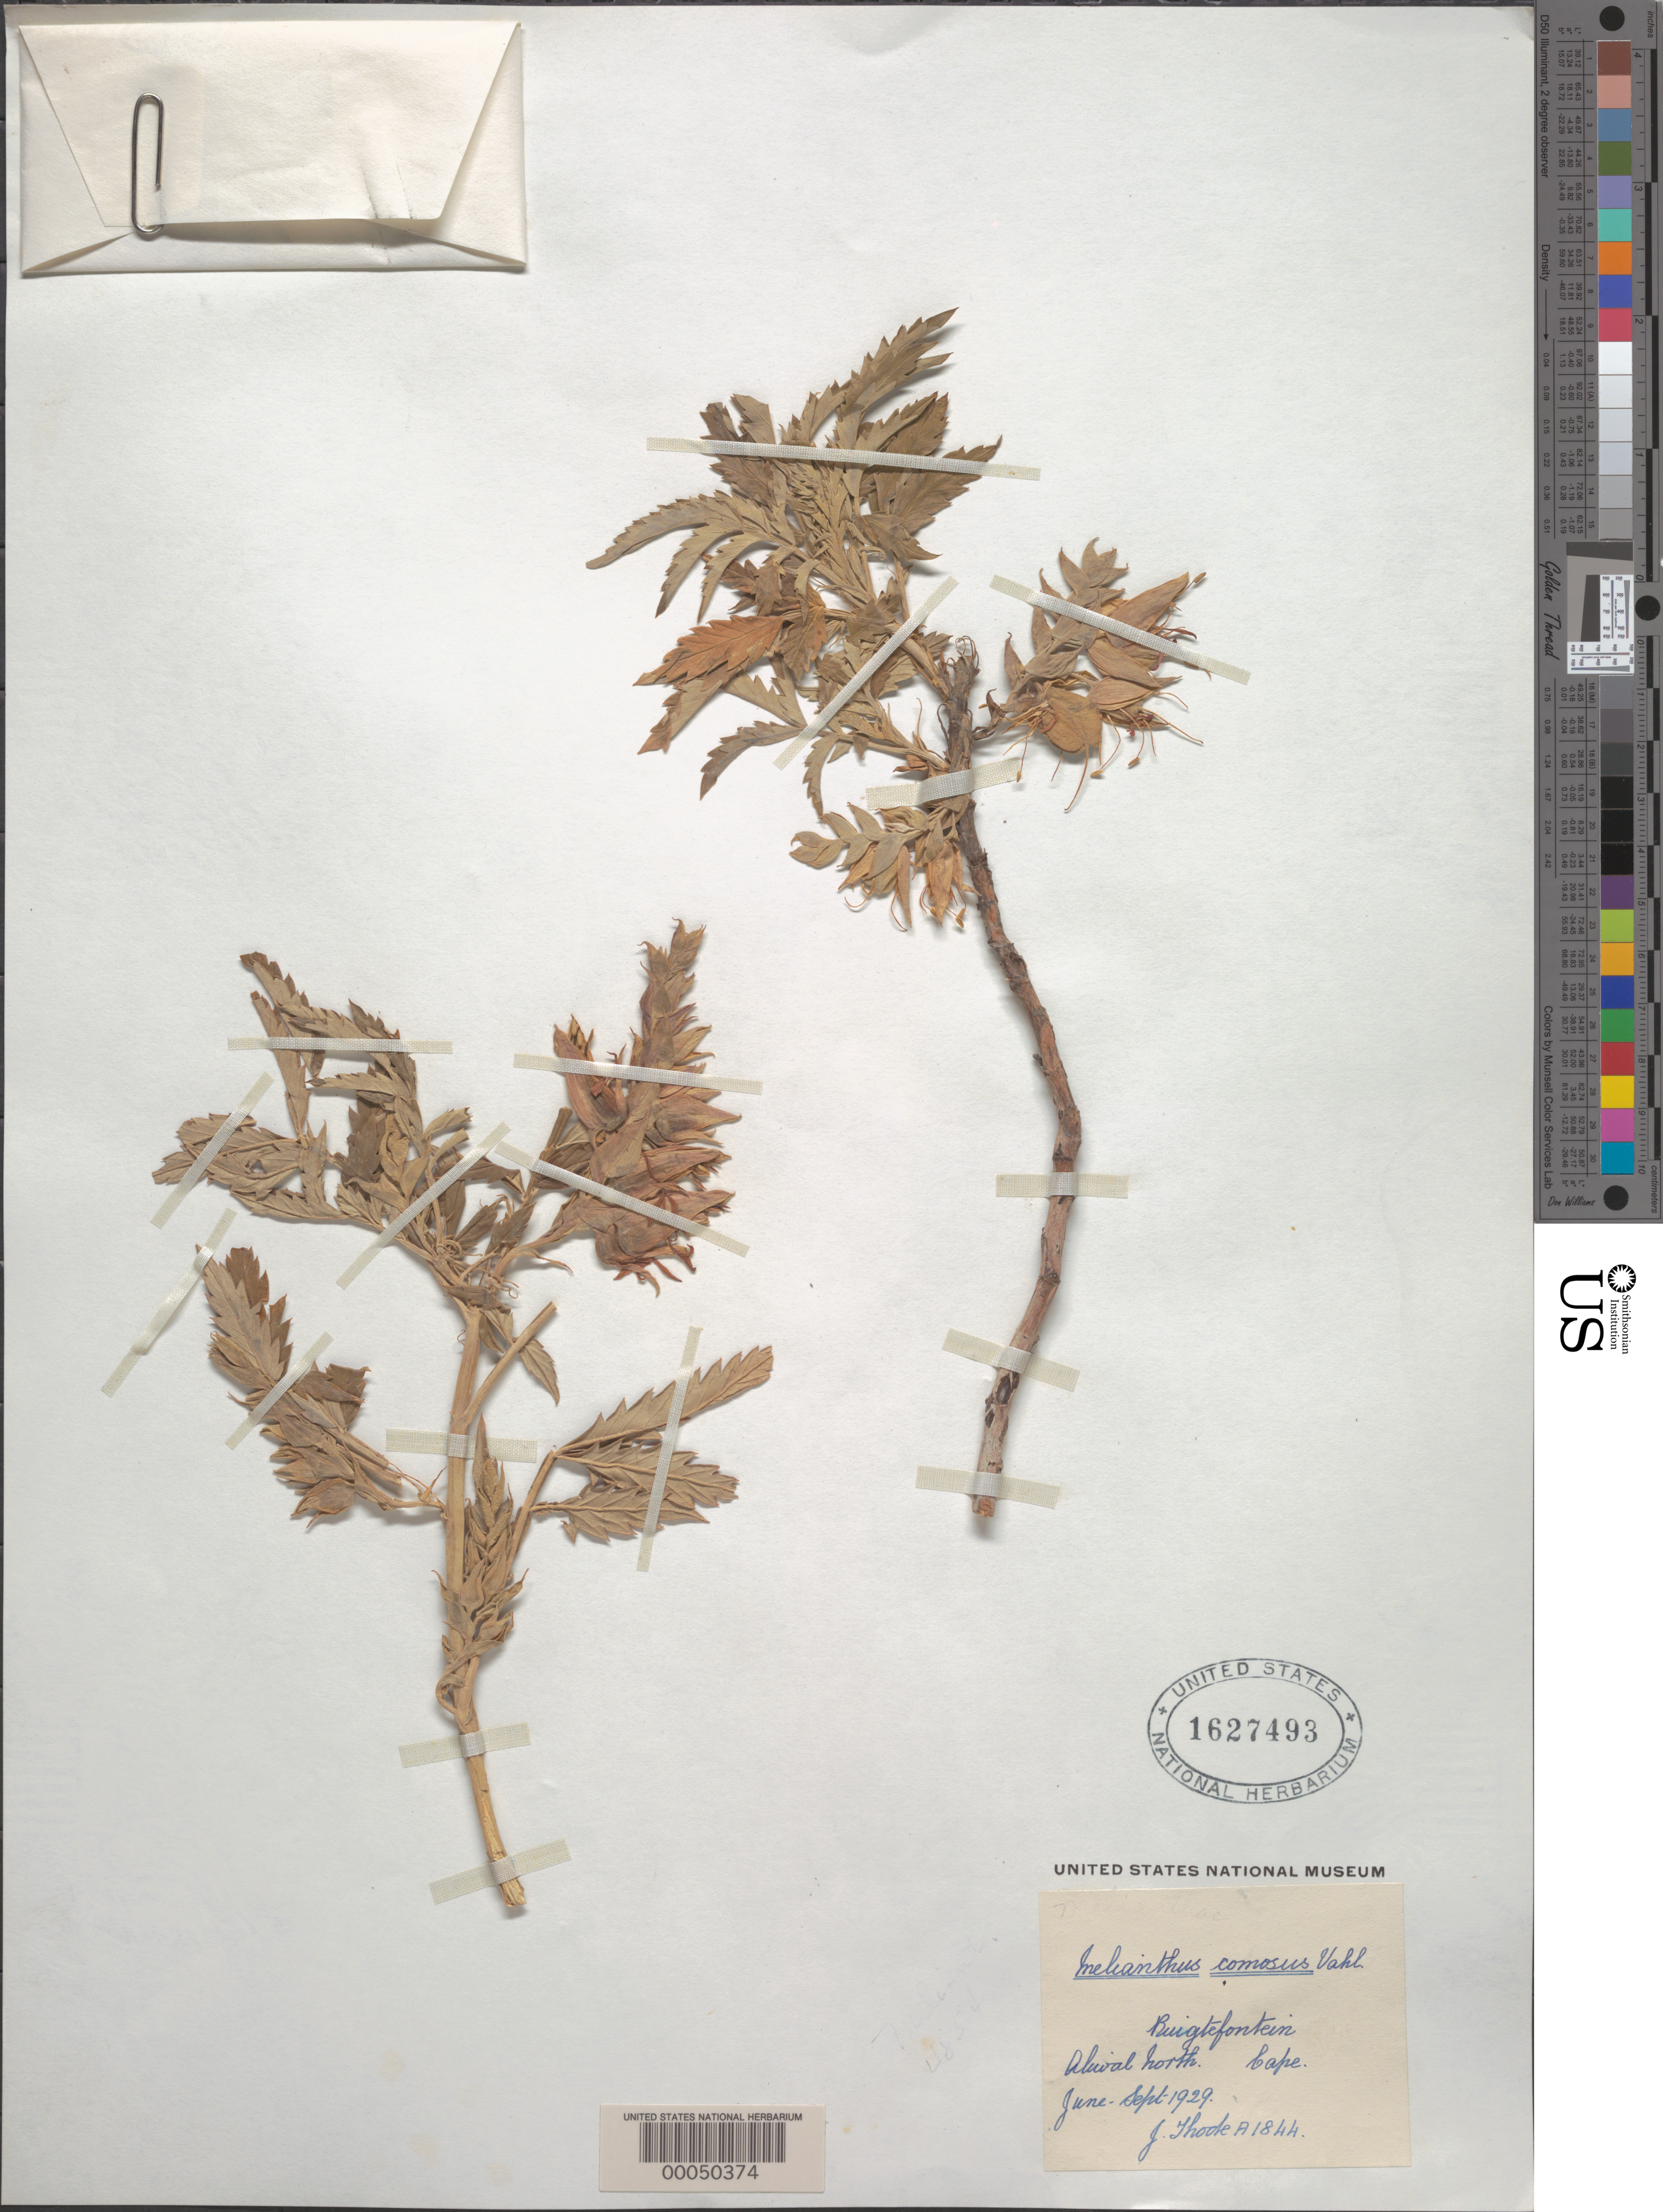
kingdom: Plantae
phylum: Tracheophyta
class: Magnoliopsida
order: Geraniales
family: Melianthaceae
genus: Melianthus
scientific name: Melianthus comosus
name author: Vahl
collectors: J. Thode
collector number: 1844 A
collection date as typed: Jun 1929 to -- Sep 1929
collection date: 1929-06/1929-09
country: South Africa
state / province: Eastern Cape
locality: Ruigtefontein. Aliwal North.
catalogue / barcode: US 1627493